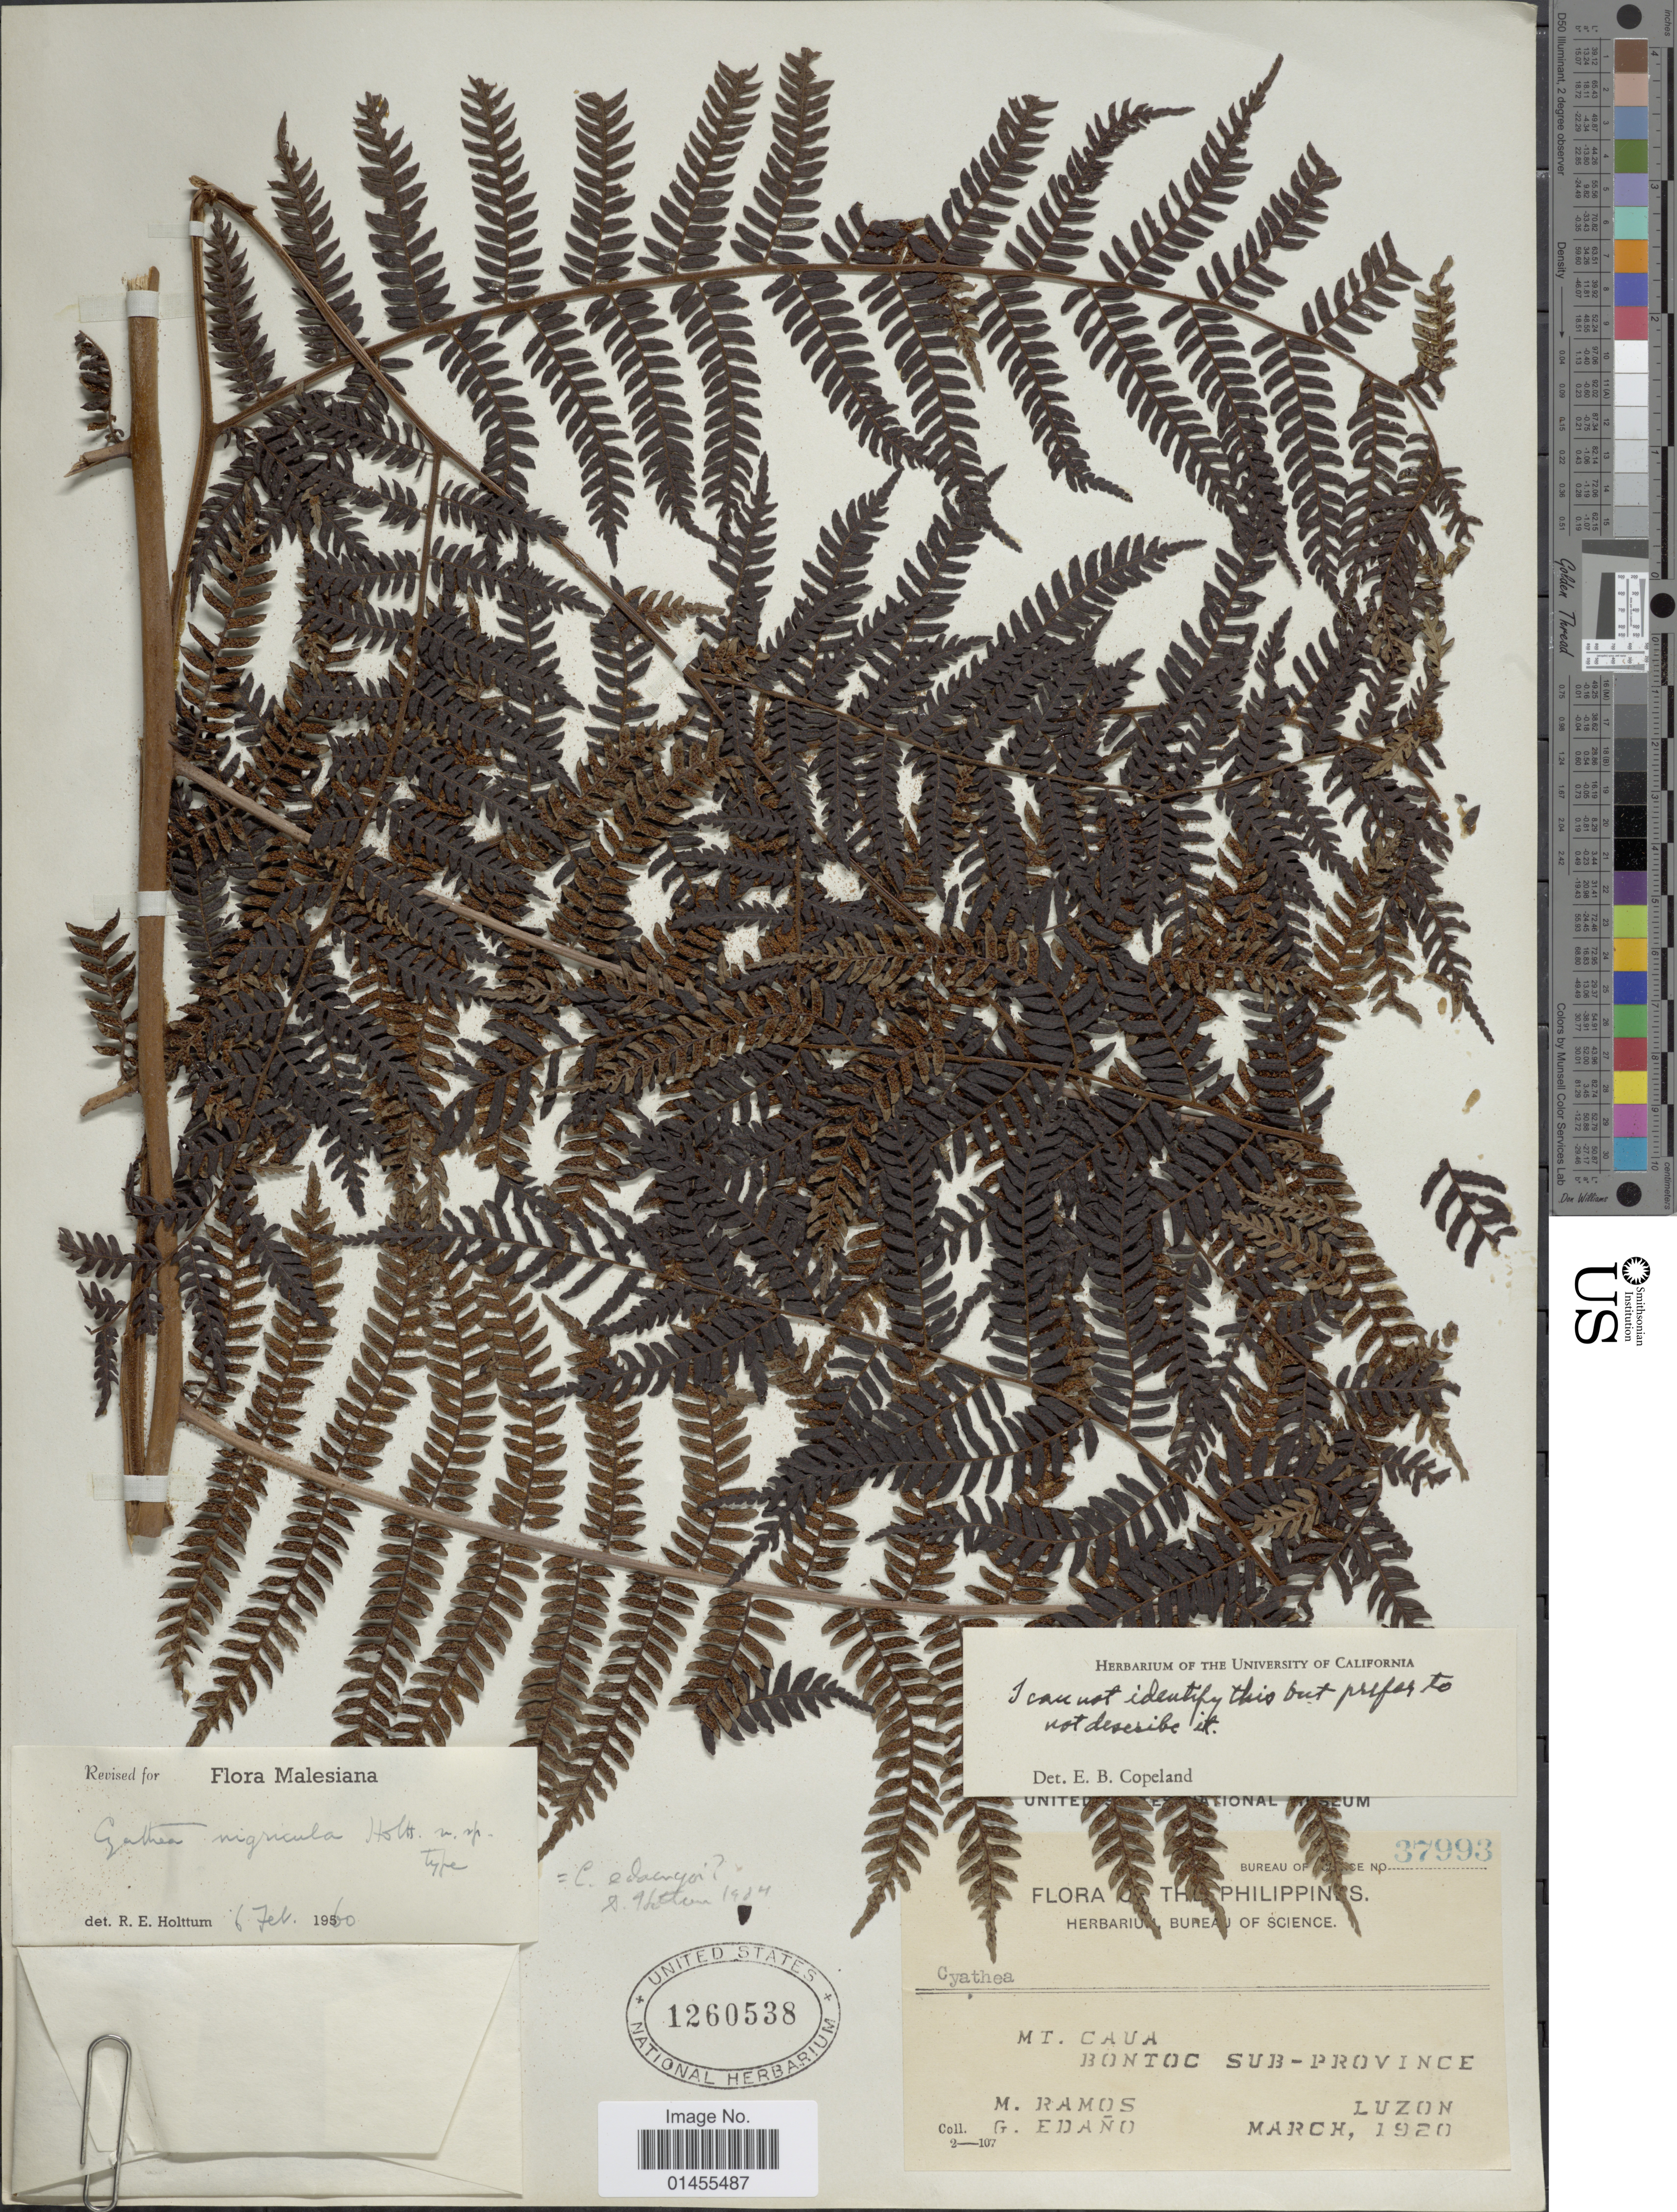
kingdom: Plantae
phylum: Tracheophyta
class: Polypodiopsida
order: Cyatheales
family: Cyatheaceae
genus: Alsophila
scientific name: Alsophila edanoi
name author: (Copel.) R.M. Tryon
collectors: M. Ramos & G. Edaño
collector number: Bureau of Science 37993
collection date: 1920-03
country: Philippines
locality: Luzon, Mt. Caua Bontoc Sub Province.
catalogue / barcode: US 1260538